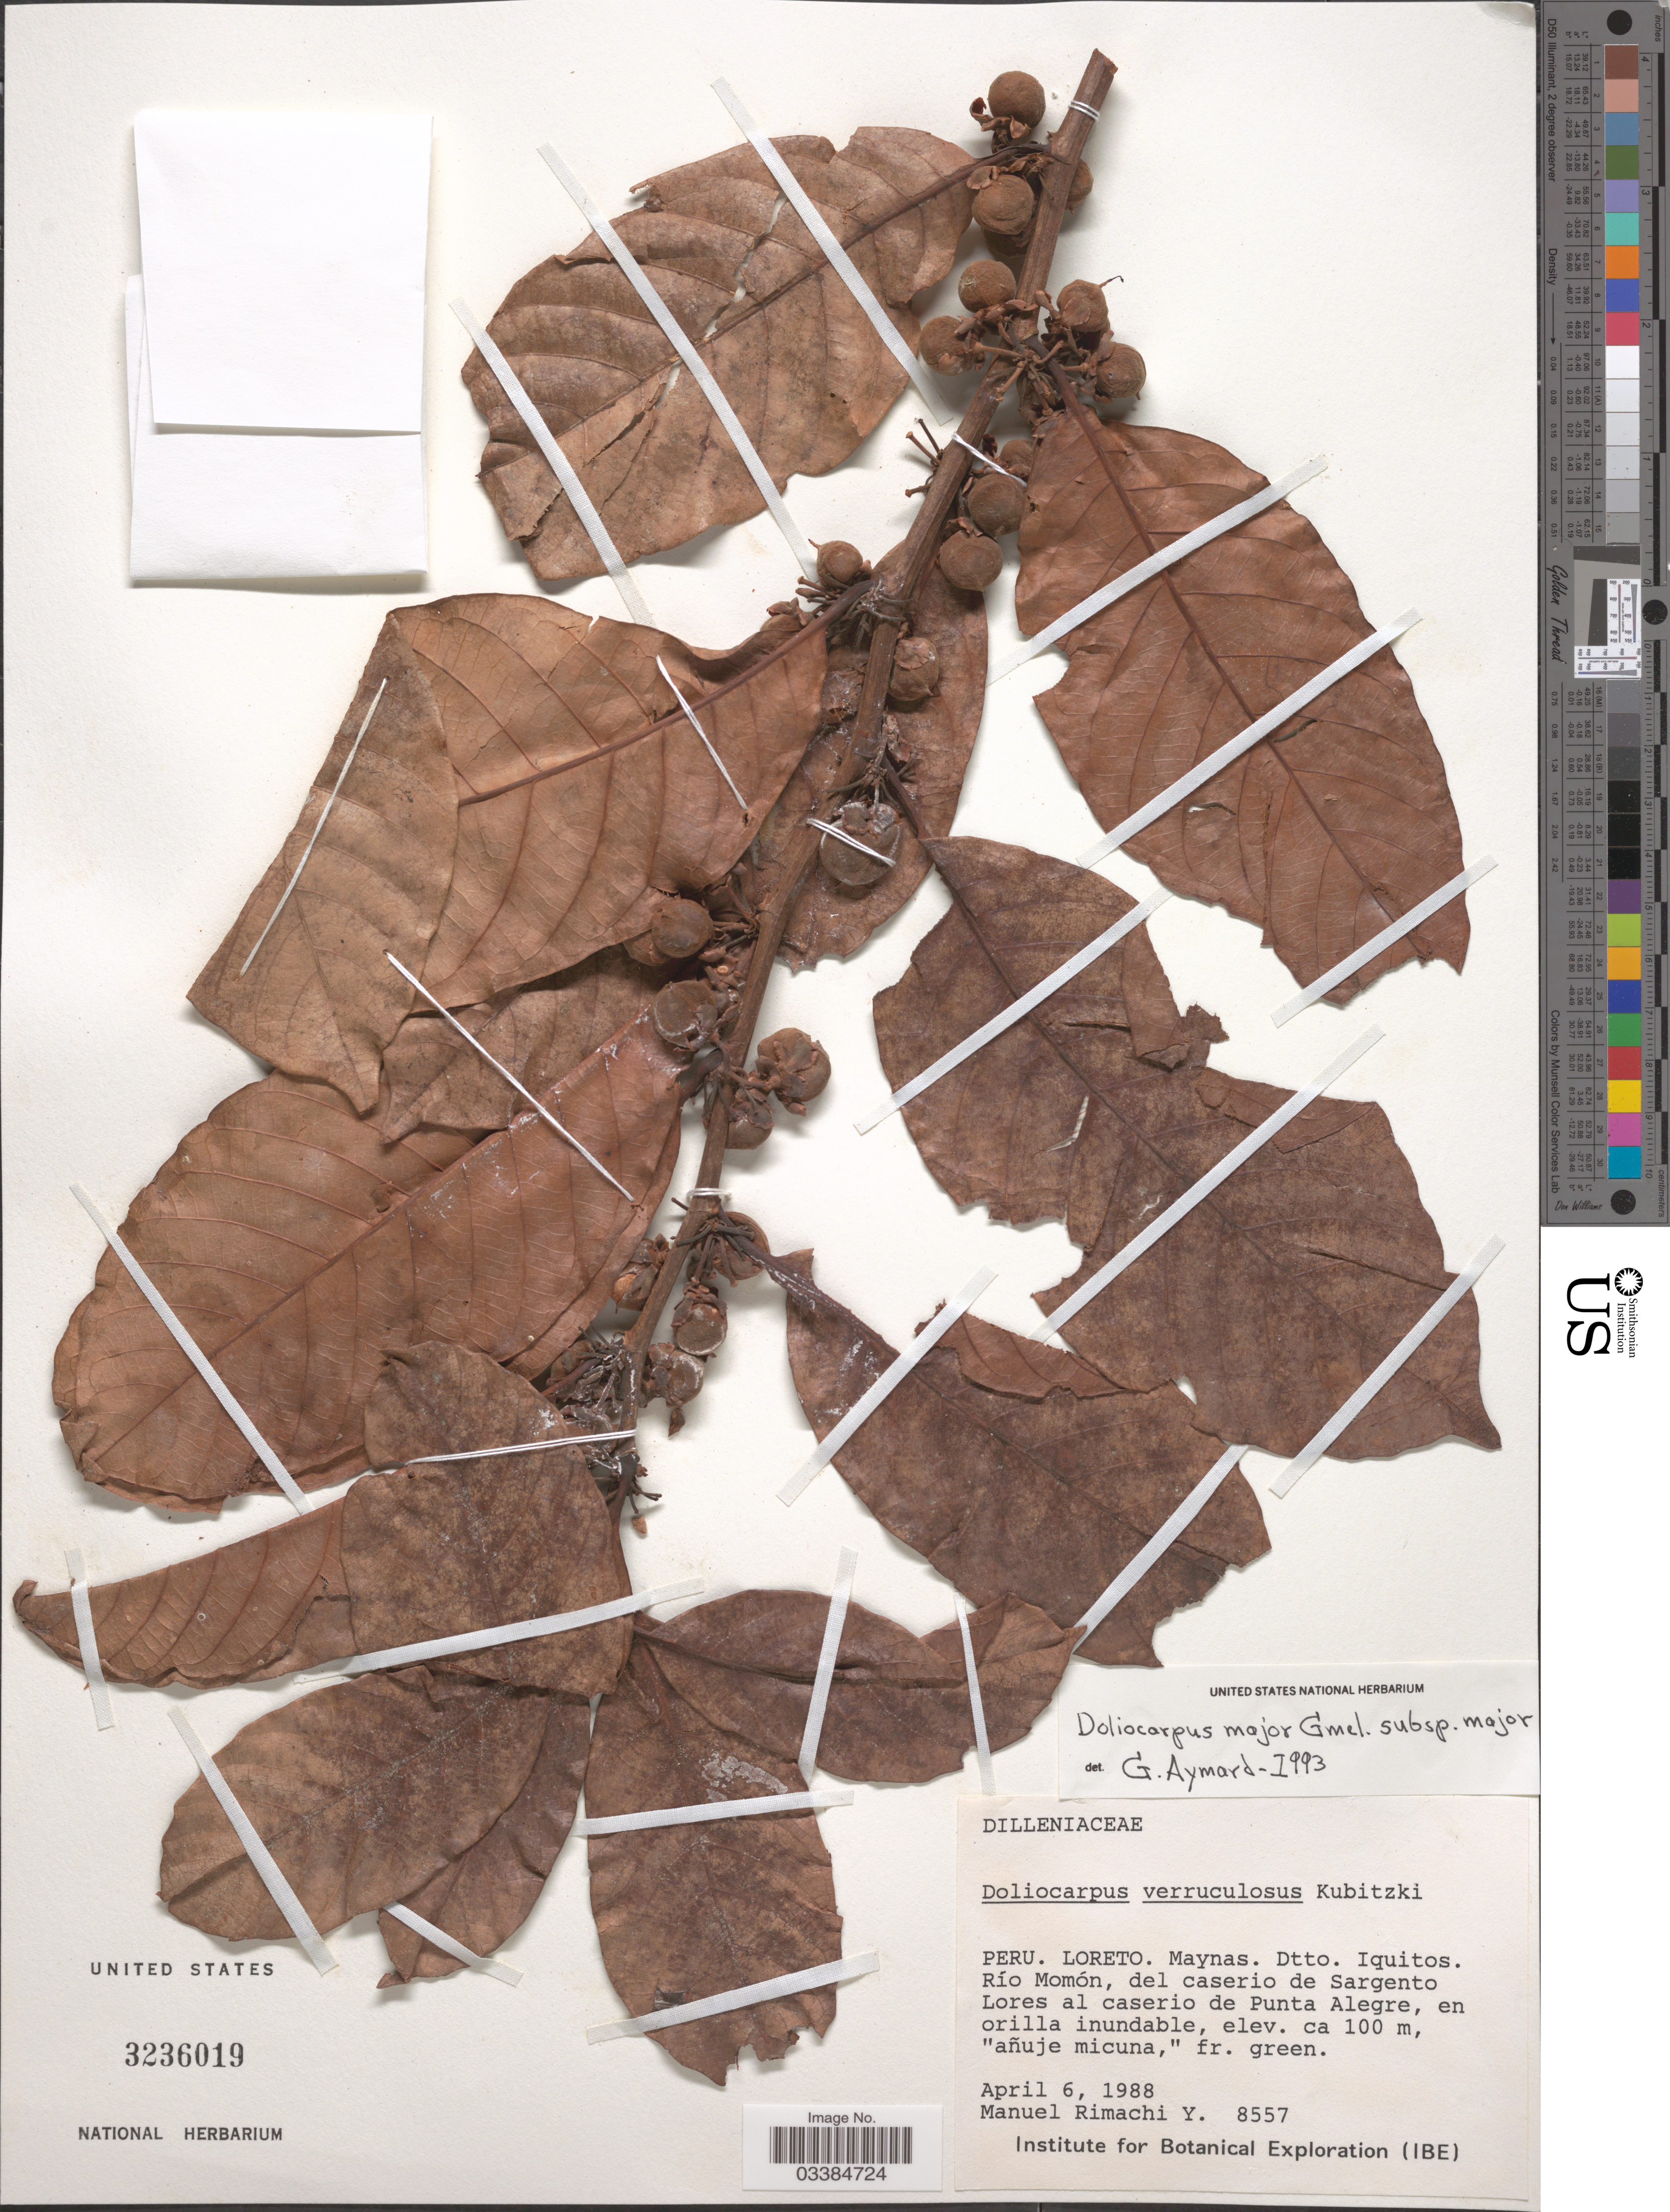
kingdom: Plantae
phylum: Tracheophyta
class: Magnoliopsida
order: Dilleniales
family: Dilleniaceae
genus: Doliocarpus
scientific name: Doliocarpus major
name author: J.F. Gmel.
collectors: M. Rimachi Y.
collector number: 8557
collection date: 1988-04-06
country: Peru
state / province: Loreto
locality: Maynas. Dtto. Iquitos. Río Momón, del caserio de Sargento Lores al caserio de Punta Alegre.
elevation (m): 100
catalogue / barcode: US 3236019